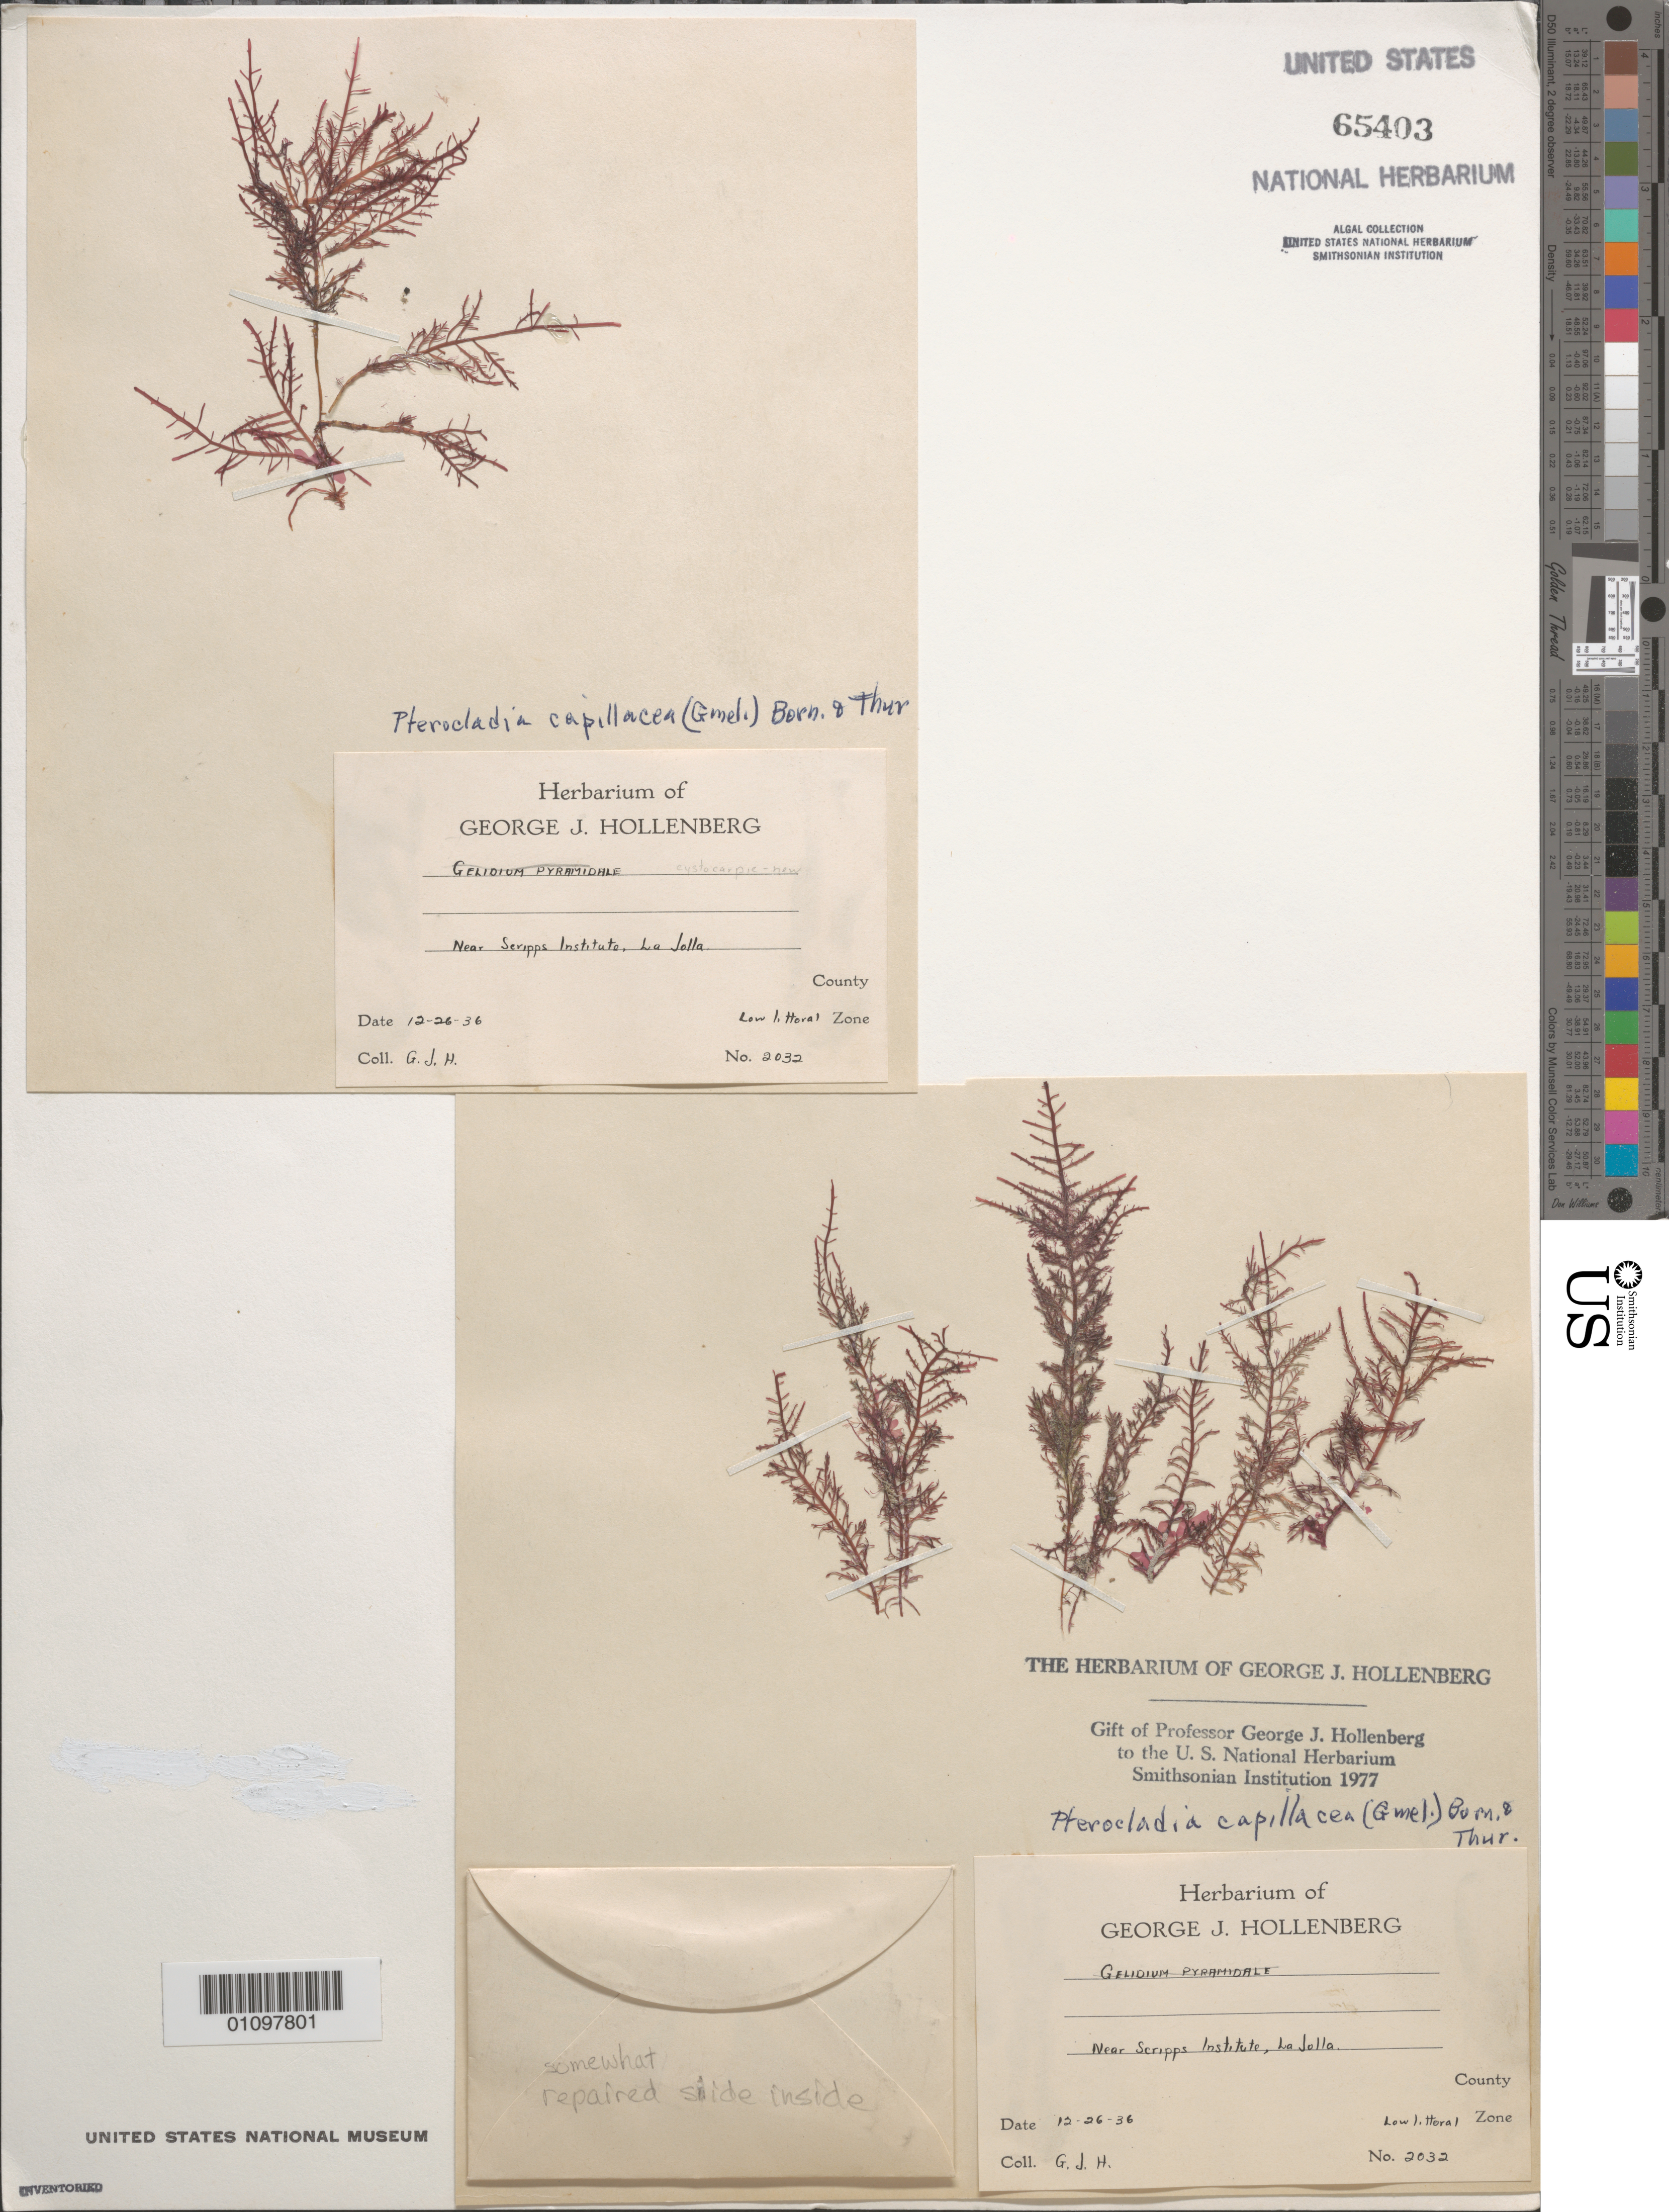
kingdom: Plantae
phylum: Rhodophyta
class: Florideophyceae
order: Gelidiales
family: Pterocladiaceae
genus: Pterocladiella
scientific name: Pterocladiella capillacea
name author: (S.G. Gmel.) Santelices & Hommers.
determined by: Algae name updating Project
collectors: G. Hollenberg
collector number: GJH 2032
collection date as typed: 26 Dec 1936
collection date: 1936-12-26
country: United States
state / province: California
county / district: San Diego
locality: La Jolla, near Scripps Institution of Oceanography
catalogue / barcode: US 65403